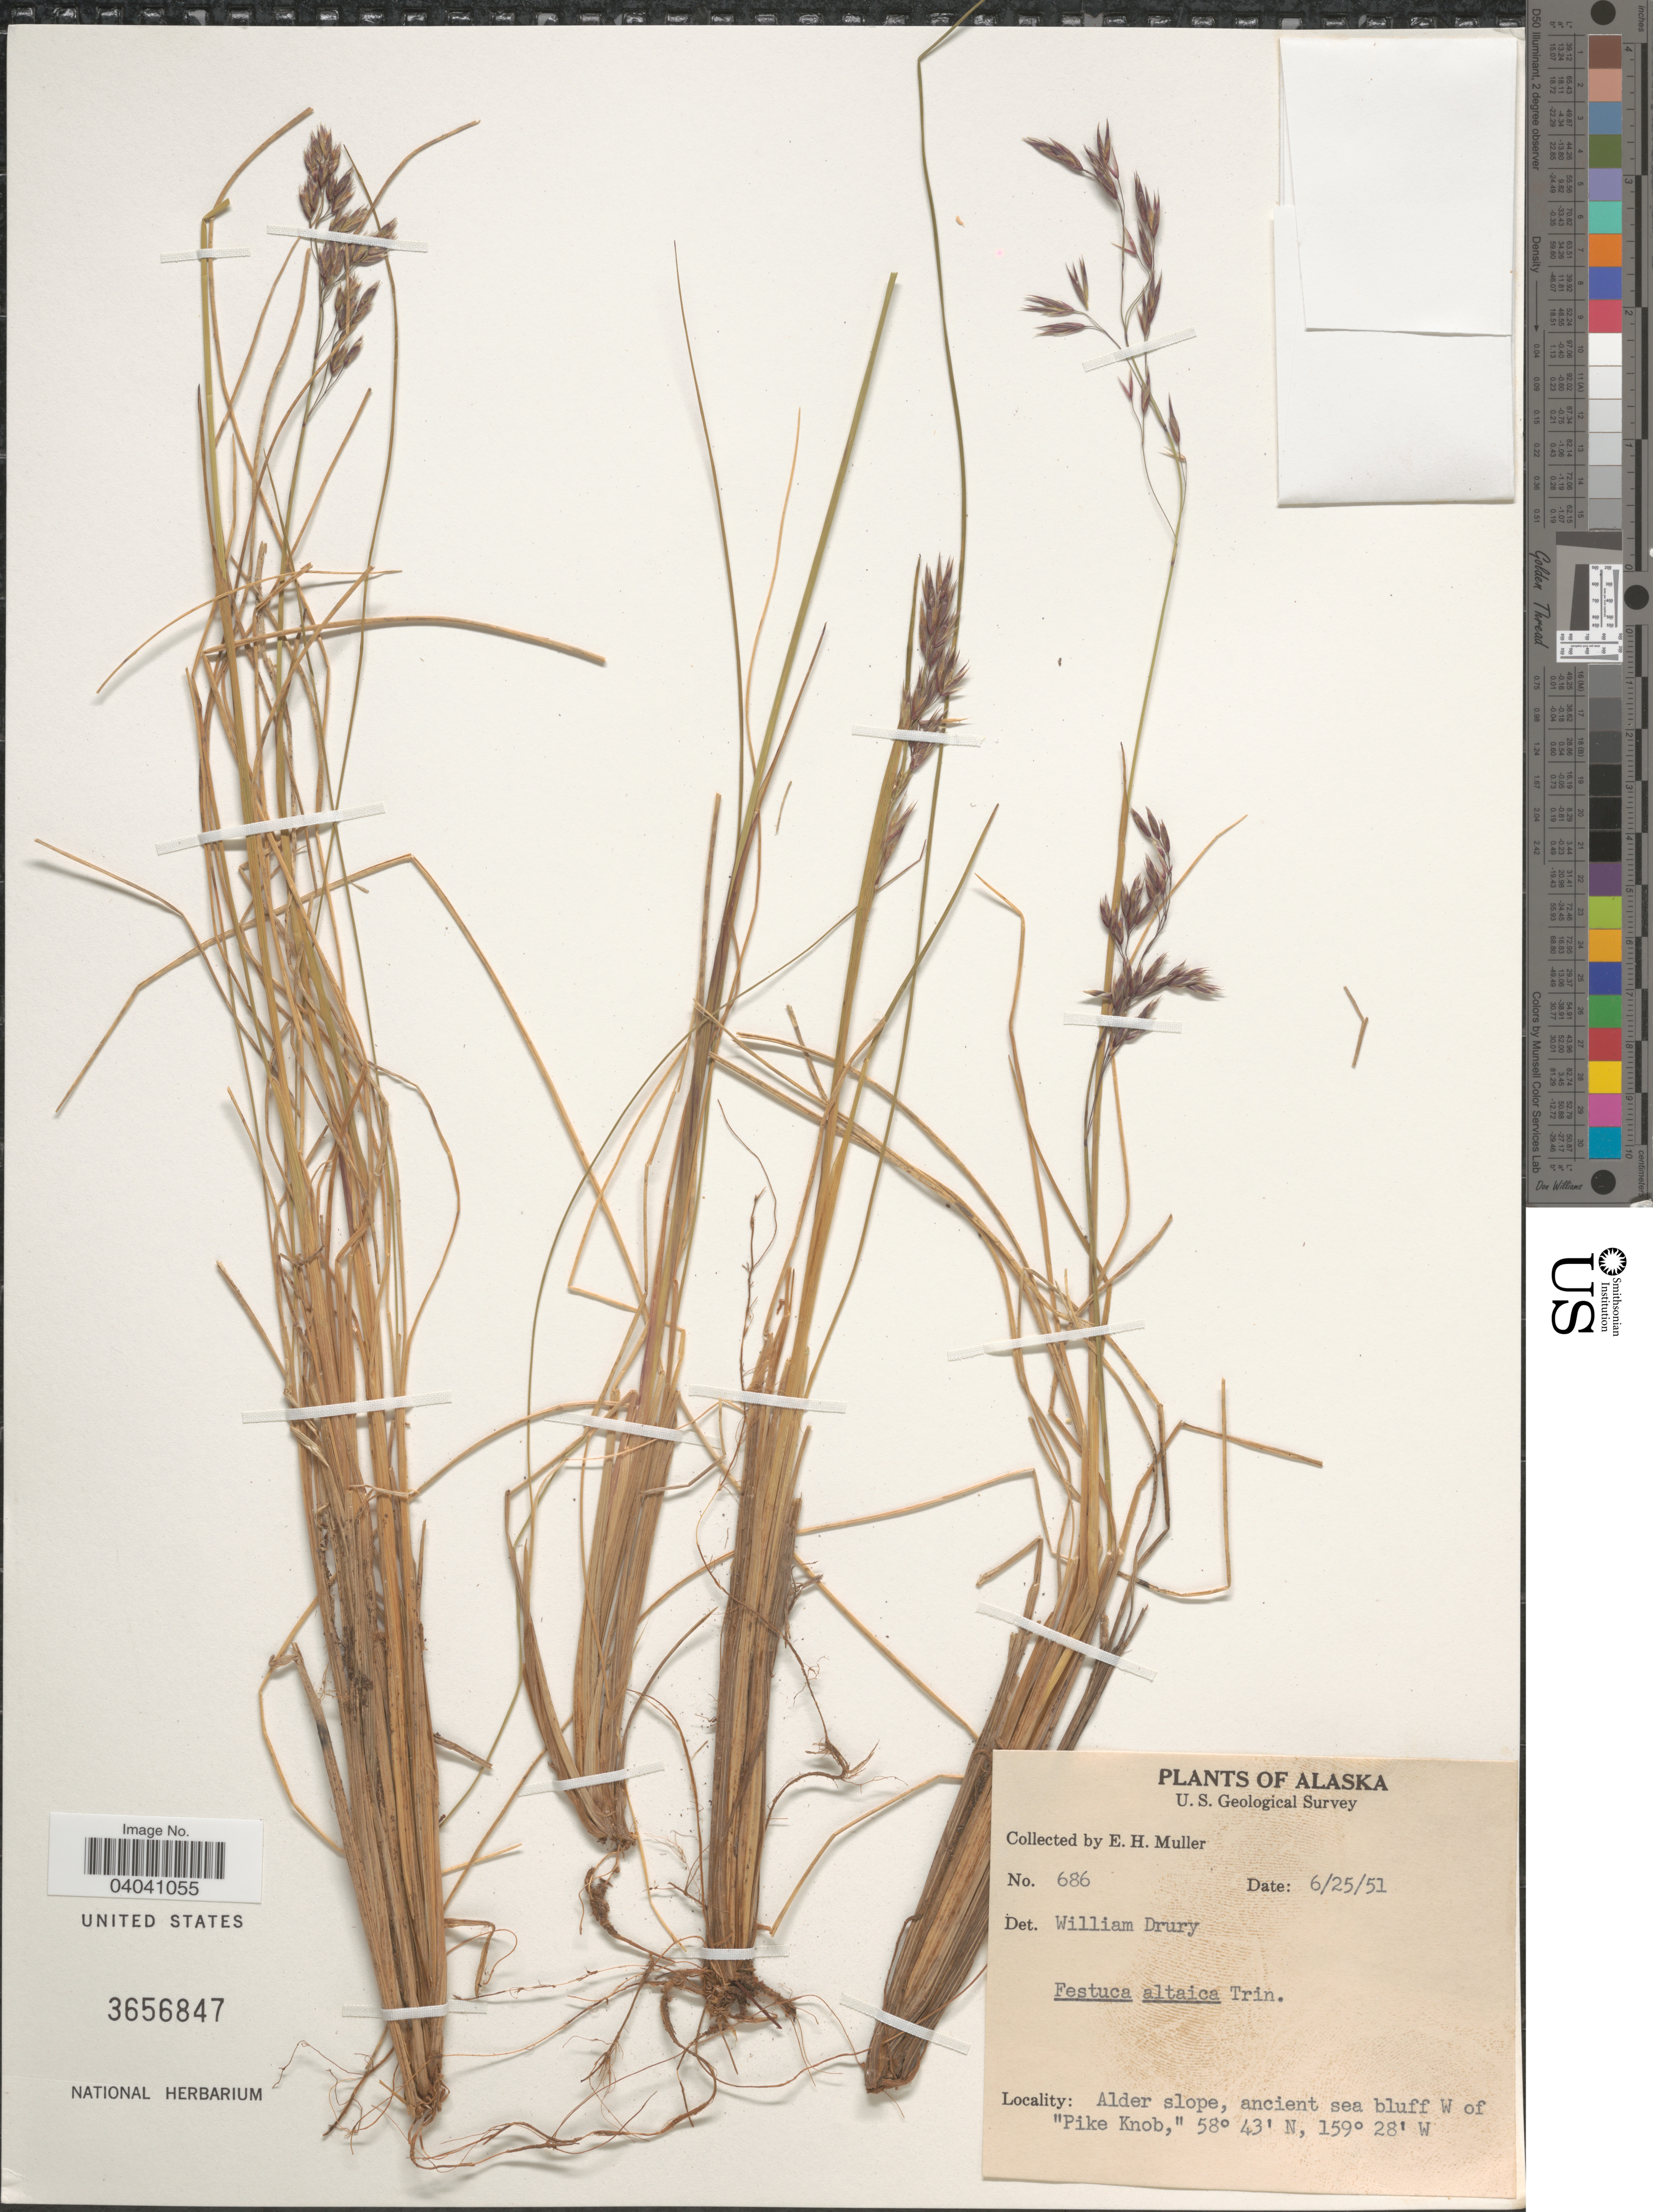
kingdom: Plantae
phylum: Tracheophyta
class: Liliopsida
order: Poales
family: Poaceae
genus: Festuca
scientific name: Festuca altaica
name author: Trin.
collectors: E. H. Muller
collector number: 686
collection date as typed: Transcribed d/m/y: 25/6/51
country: United States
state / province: Alaska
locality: Alder slope, ancient sea bluff W of "Pike Know".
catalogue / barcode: US 3656847